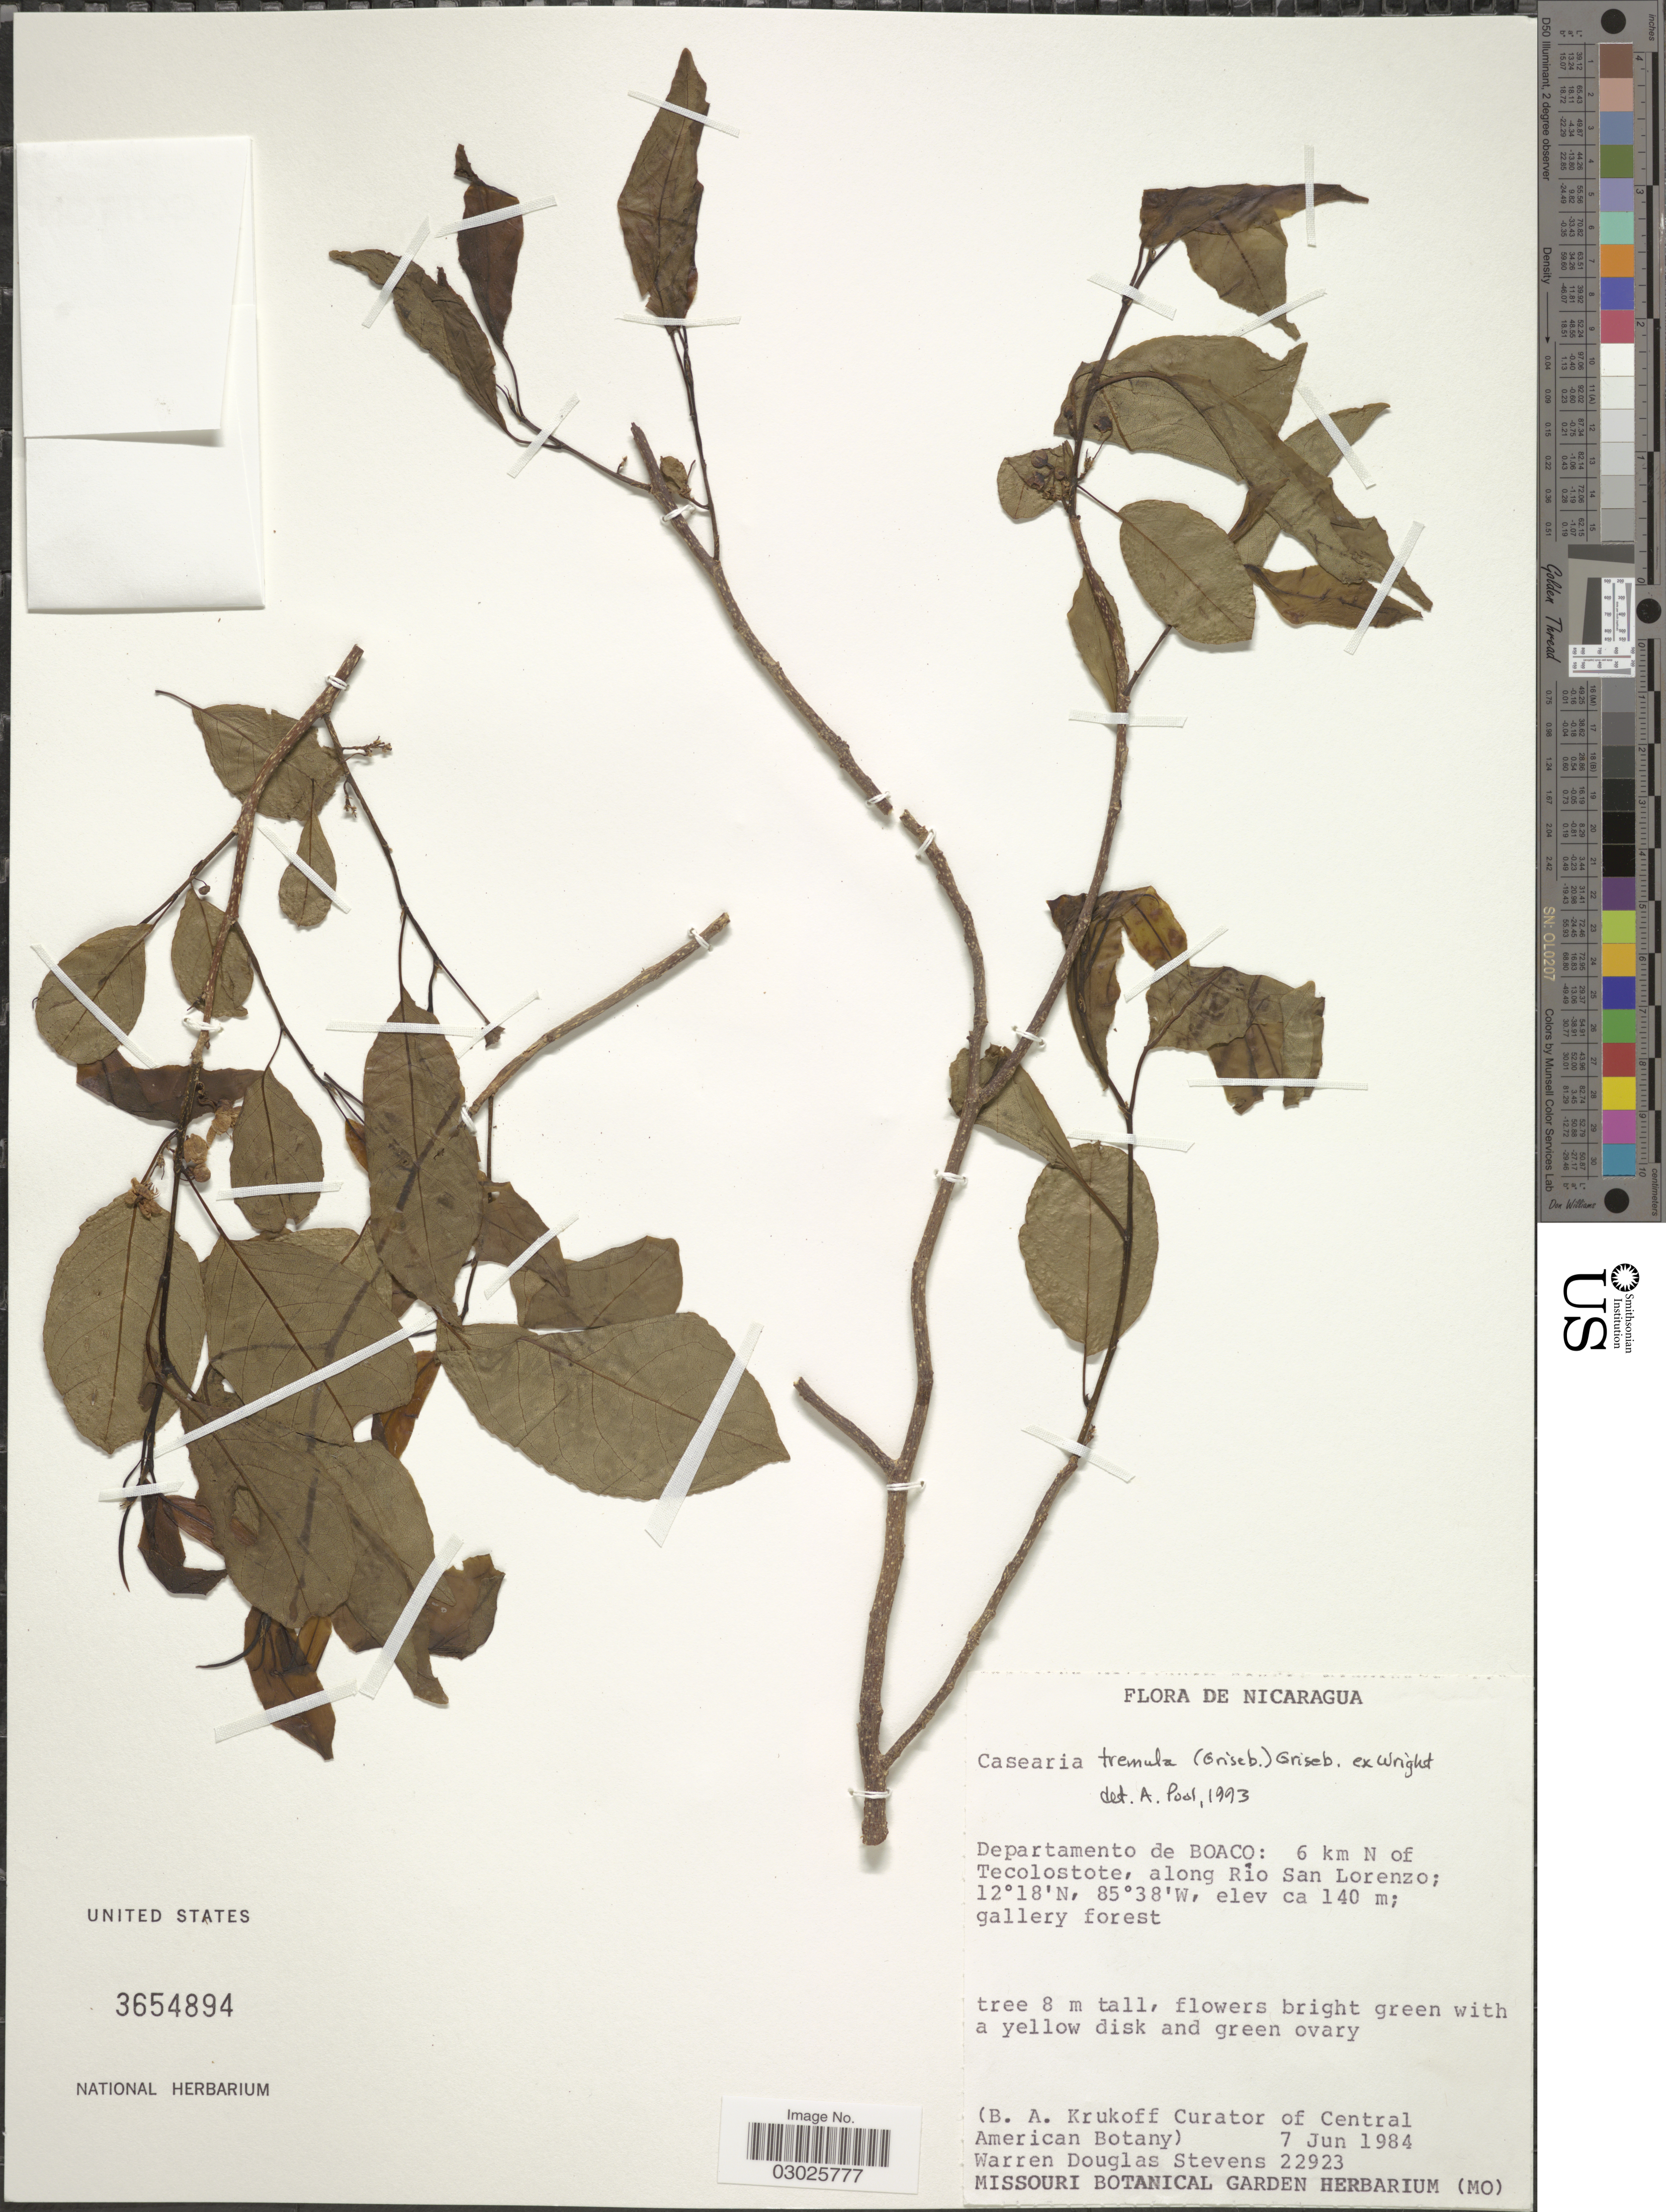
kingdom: Plantae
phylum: Tracheophyta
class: Magnoliopsida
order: Malpighiales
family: Salicaceae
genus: Casearia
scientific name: Casearia tremula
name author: (Griseb.) Griseb. ex C. Wright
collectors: W. D. Stevens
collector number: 22923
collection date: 1984-06-07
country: Nicaragua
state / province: Boaco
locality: Departamento de Boaco: 6 km N of Tecolostote, along Río San Lorenzo.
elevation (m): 140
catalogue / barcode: US 3654894